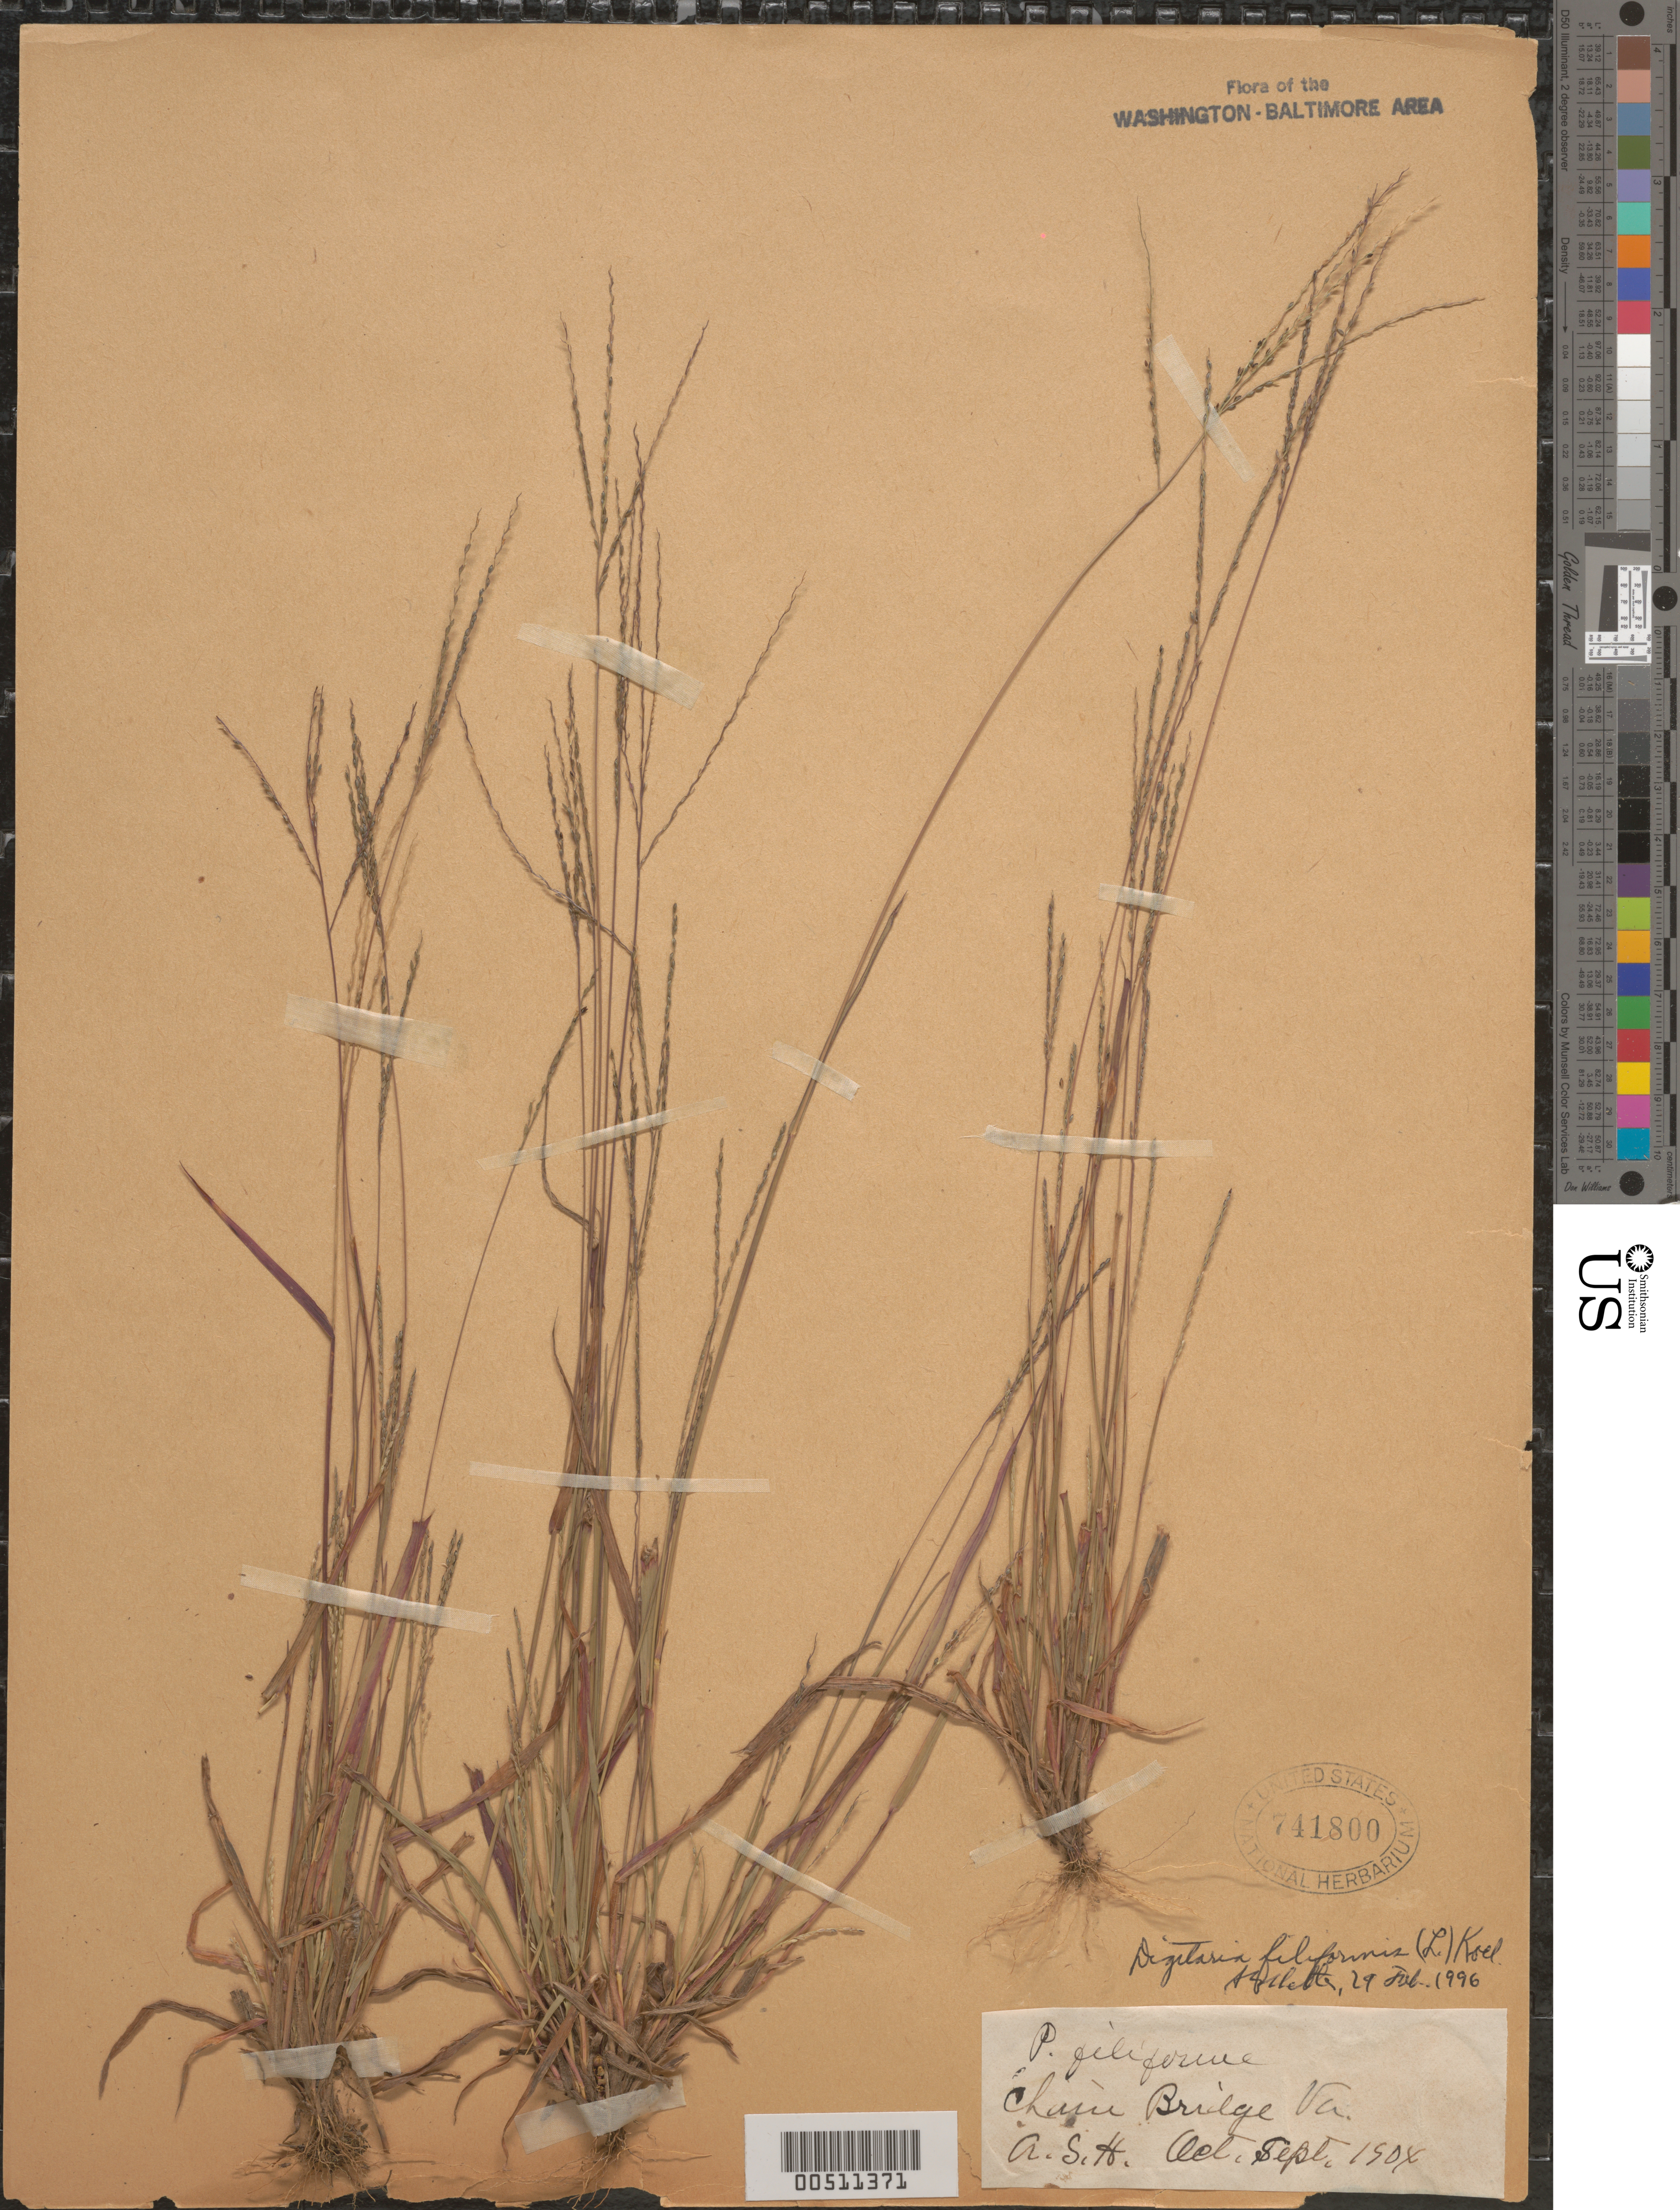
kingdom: Plantae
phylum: Tracheophyta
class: Liliopsida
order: Poales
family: Poaceae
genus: Digitaria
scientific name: Digitaria filiformis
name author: (L.) Koeler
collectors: A. S. Hitchcock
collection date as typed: Sep 1904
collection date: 1904-09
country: United States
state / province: Virginia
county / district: Fairfax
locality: Chain Bridge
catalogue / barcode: US 741800